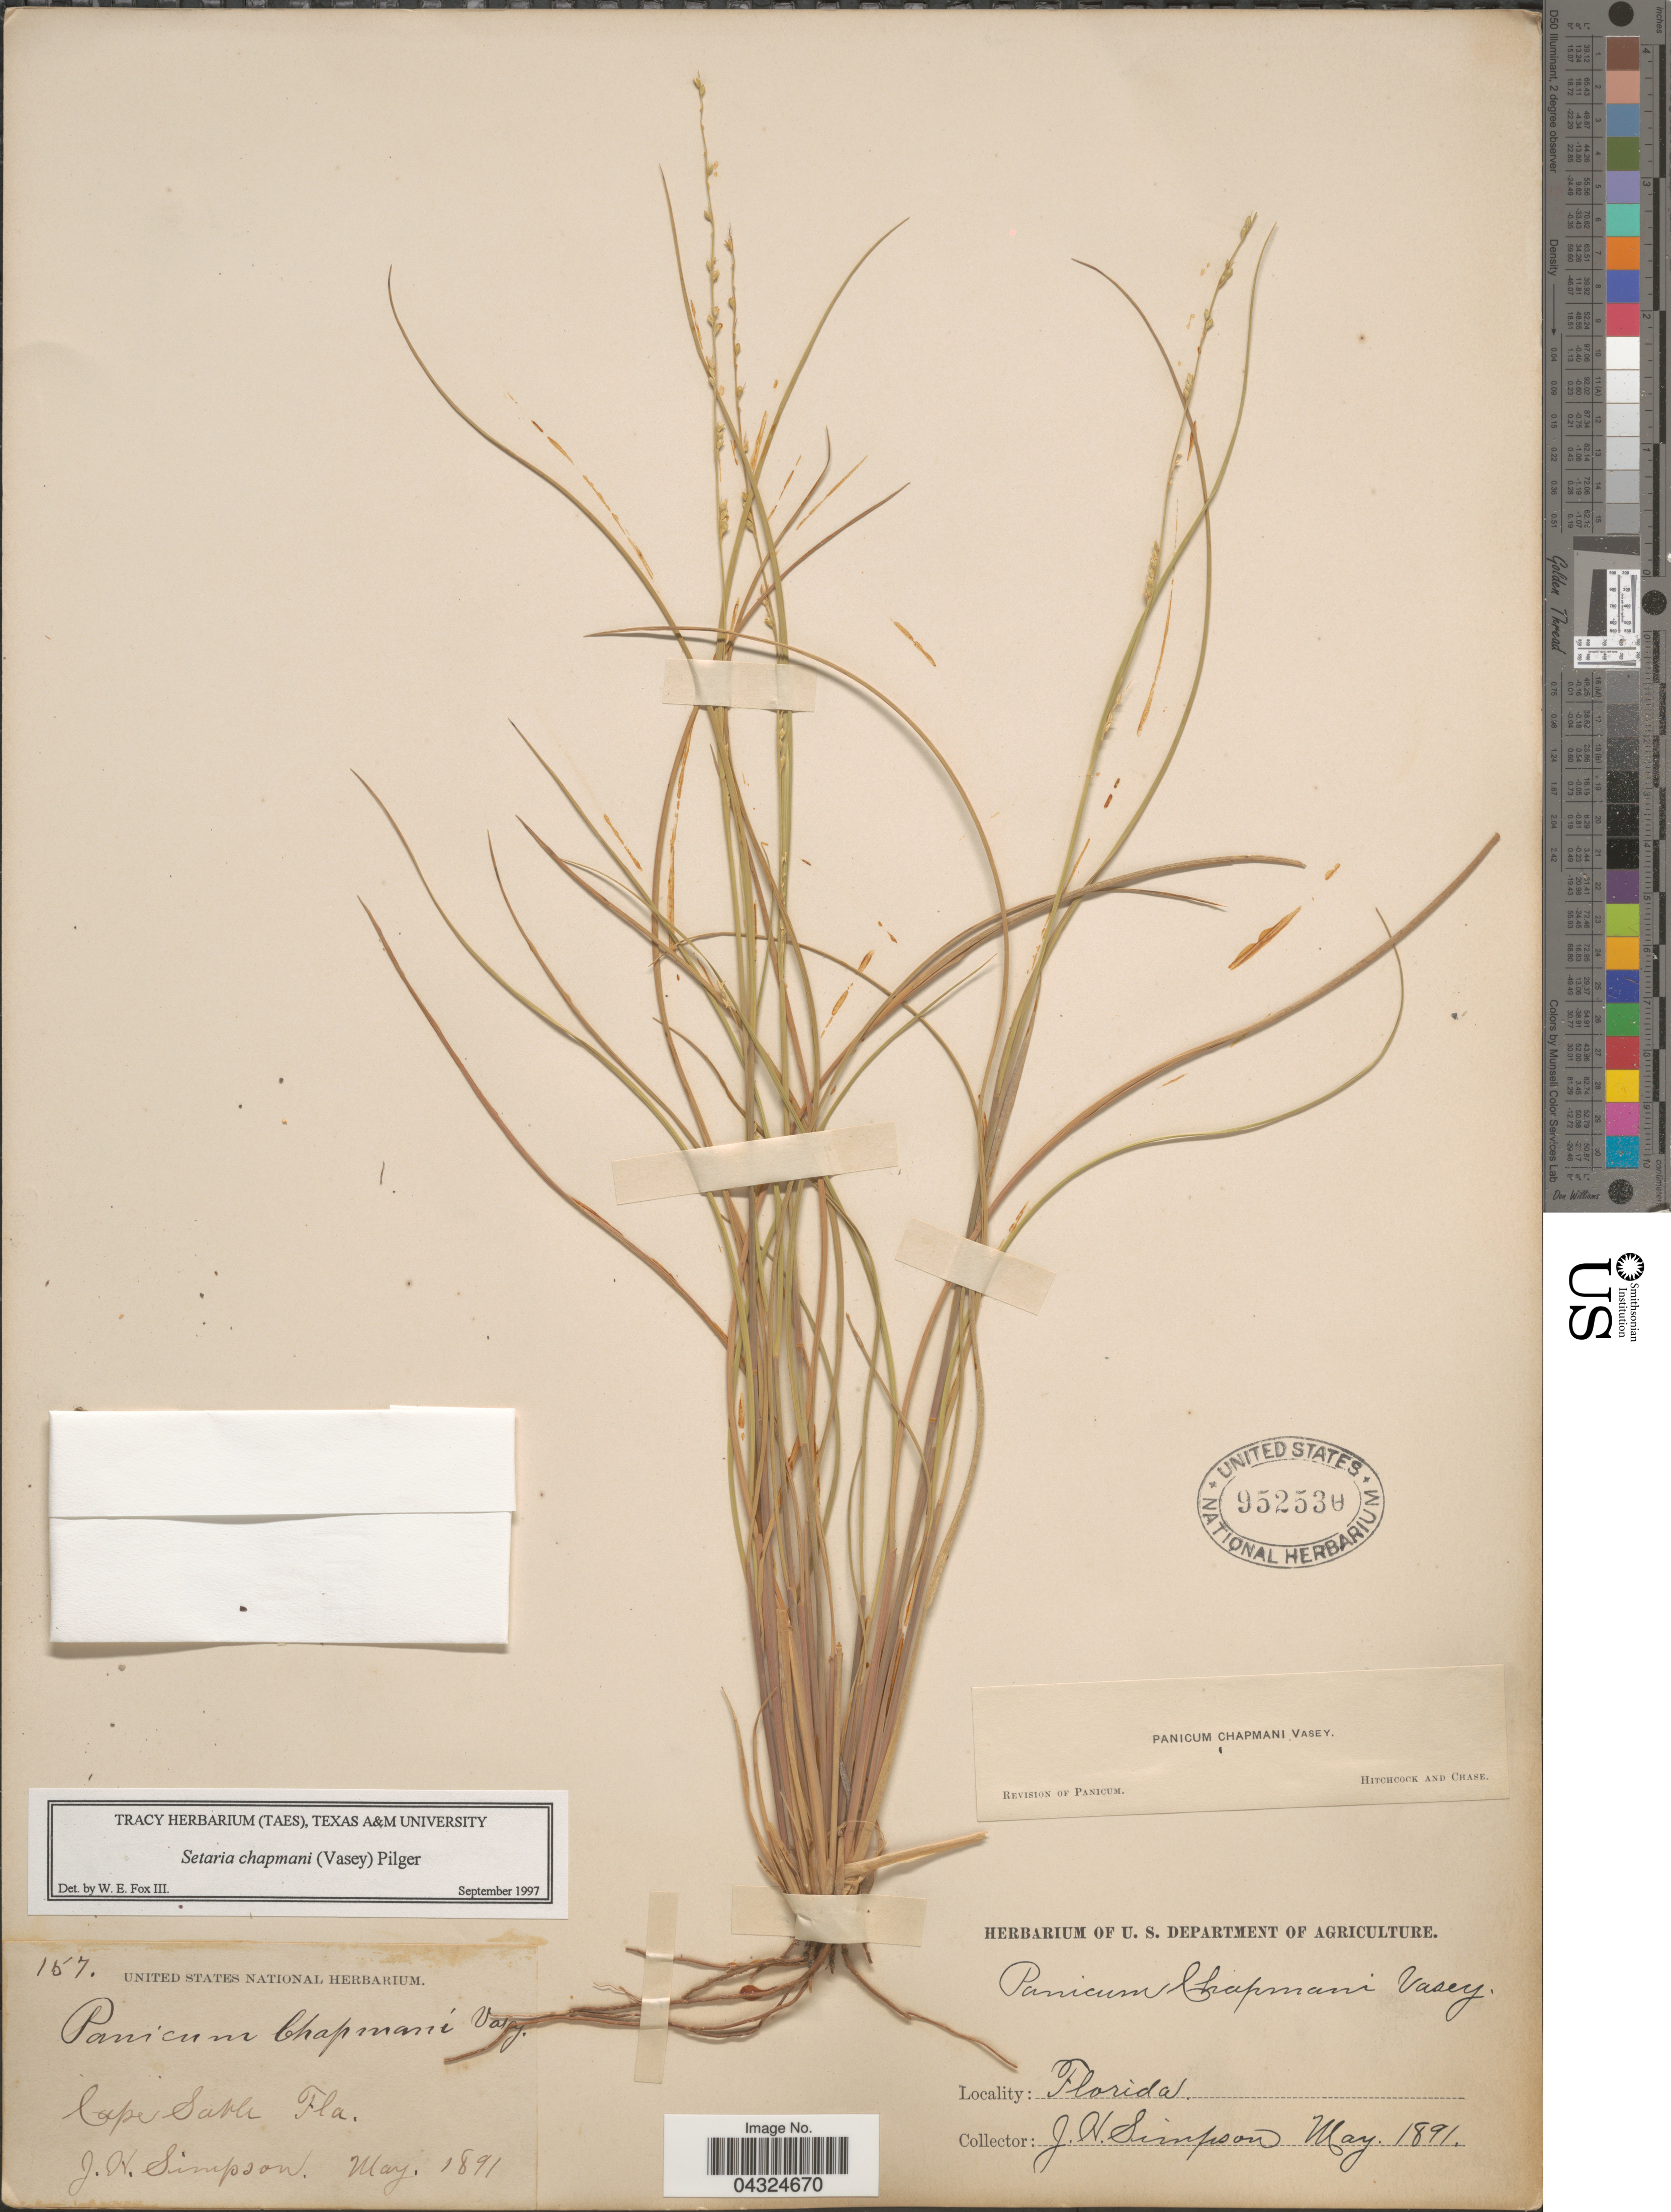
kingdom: Plantae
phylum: Tracheophyta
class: Liliopsida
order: Poales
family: Poaceae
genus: Setaria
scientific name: Setaria chapmanii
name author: (Vasey) Pilg.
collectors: J. H. Simpson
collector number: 157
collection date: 1891-05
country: United States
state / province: Florida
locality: Cape Sable.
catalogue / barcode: US 952530